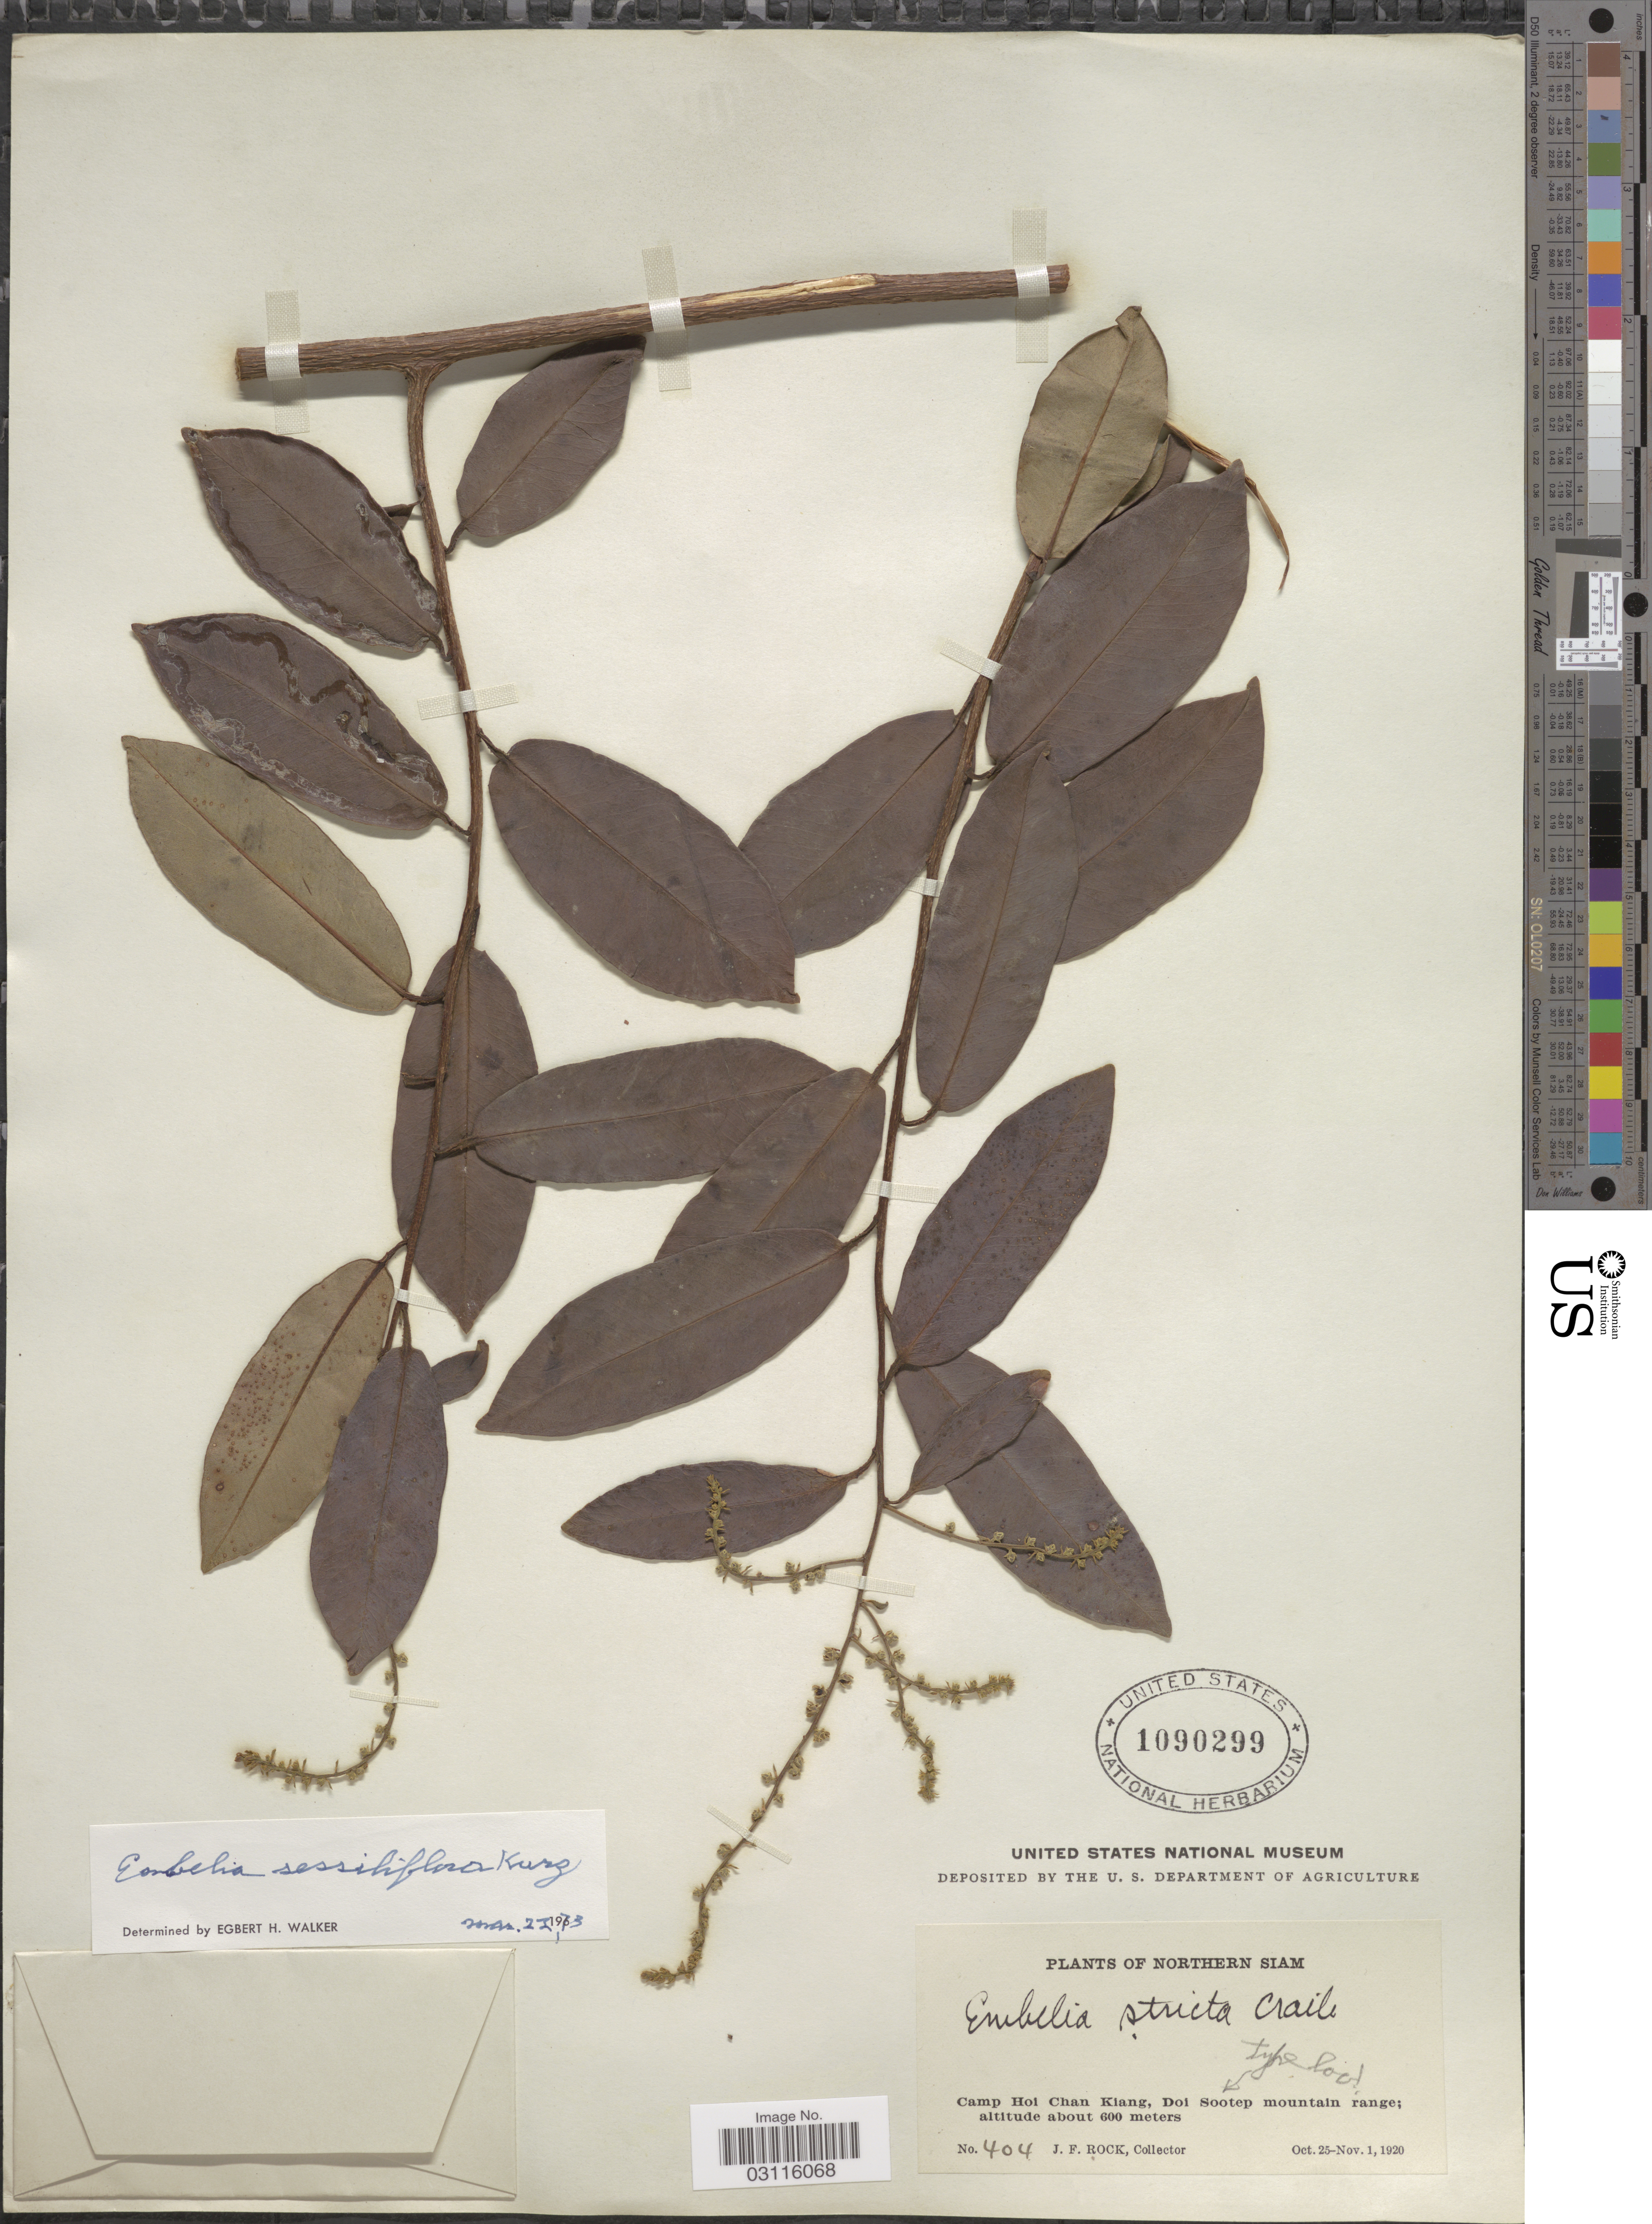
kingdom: Plantae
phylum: Tracheophyta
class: Magnoliopsida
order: Ericales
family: Primulaceae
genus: Embelia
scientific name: Embelia sessiliflora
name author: Kurz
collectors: J. Rock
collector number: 404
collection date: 1920-10-25/1920-11-01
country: Thailand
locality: Northern Siam, Camp Hoi Chan Kiang, Doi Sootep mountain range.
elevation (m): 600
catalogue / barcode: US 1090299